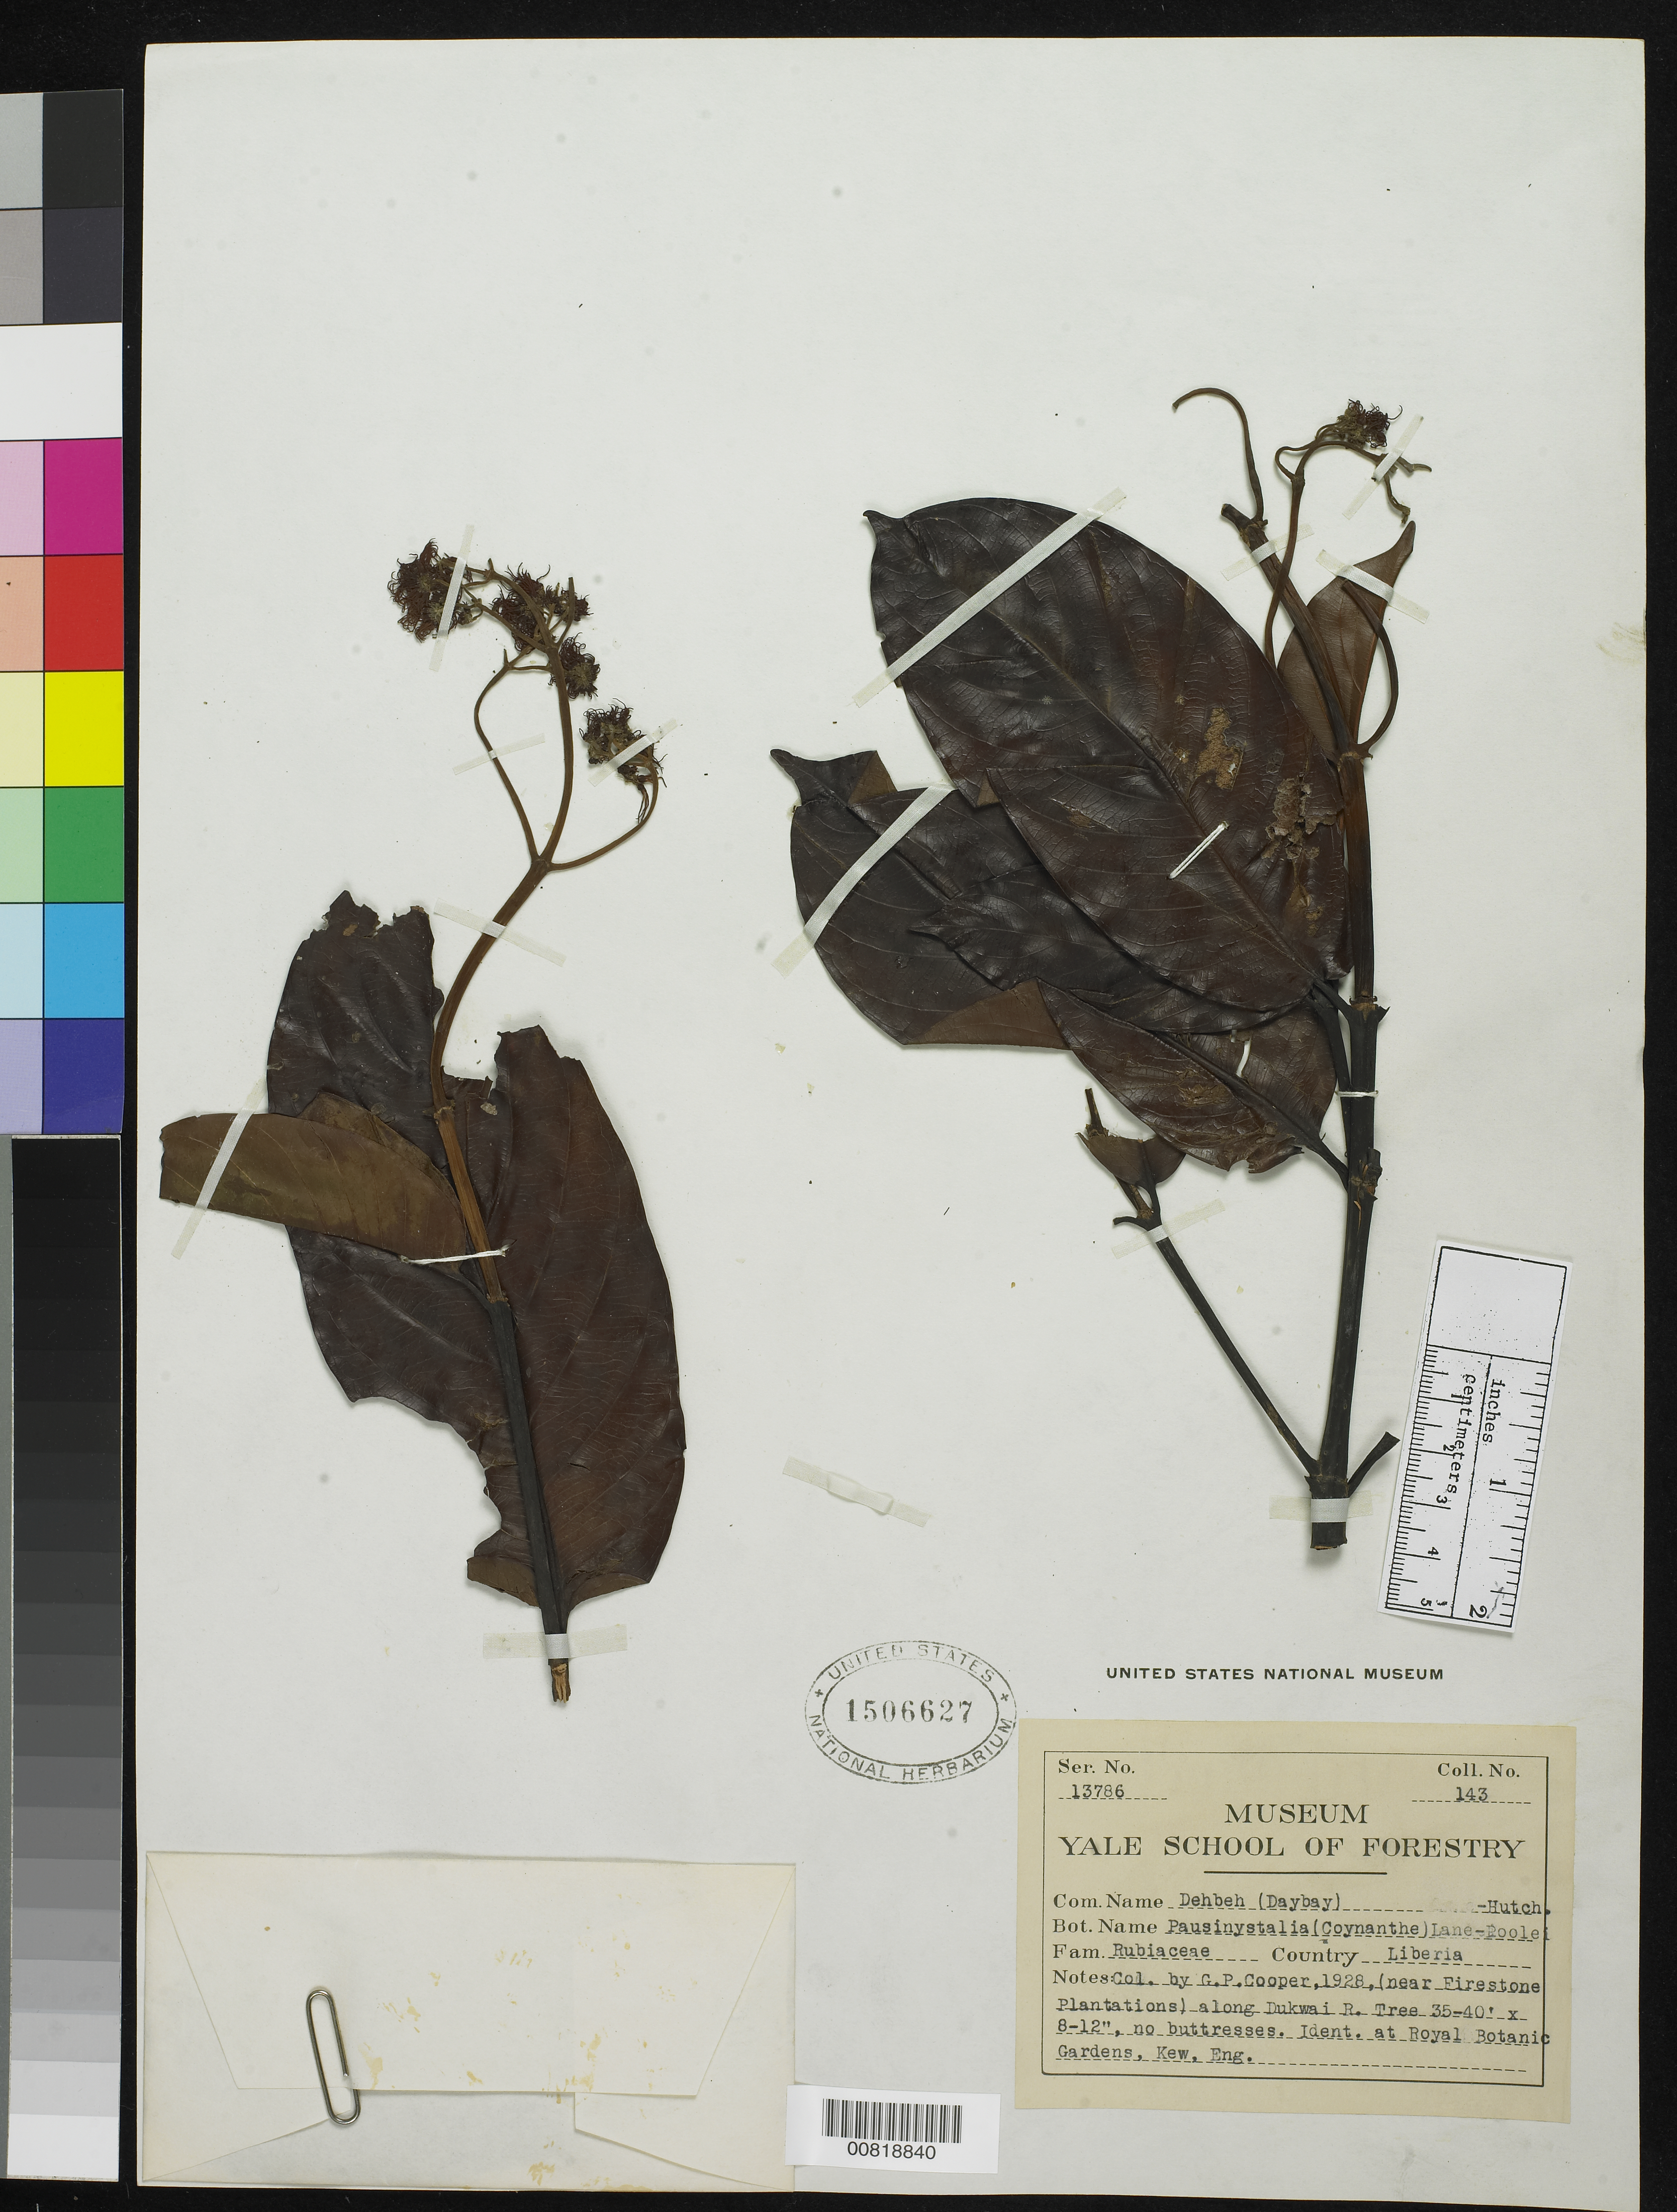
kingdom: Plantae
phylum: Tracheophyta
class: Magnoliopsida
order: Gentianales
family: Rubiaceae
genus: Pausinystalia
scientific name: Pausinystalia lane-poolei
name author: (Hutch.) Hutch. ex Lane-Poole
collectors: G. Cooper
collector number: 143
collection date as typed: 1928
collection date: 1928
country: Liberia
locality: (near Firestone Plantations) along Dukwai River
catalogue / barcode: US 1506627